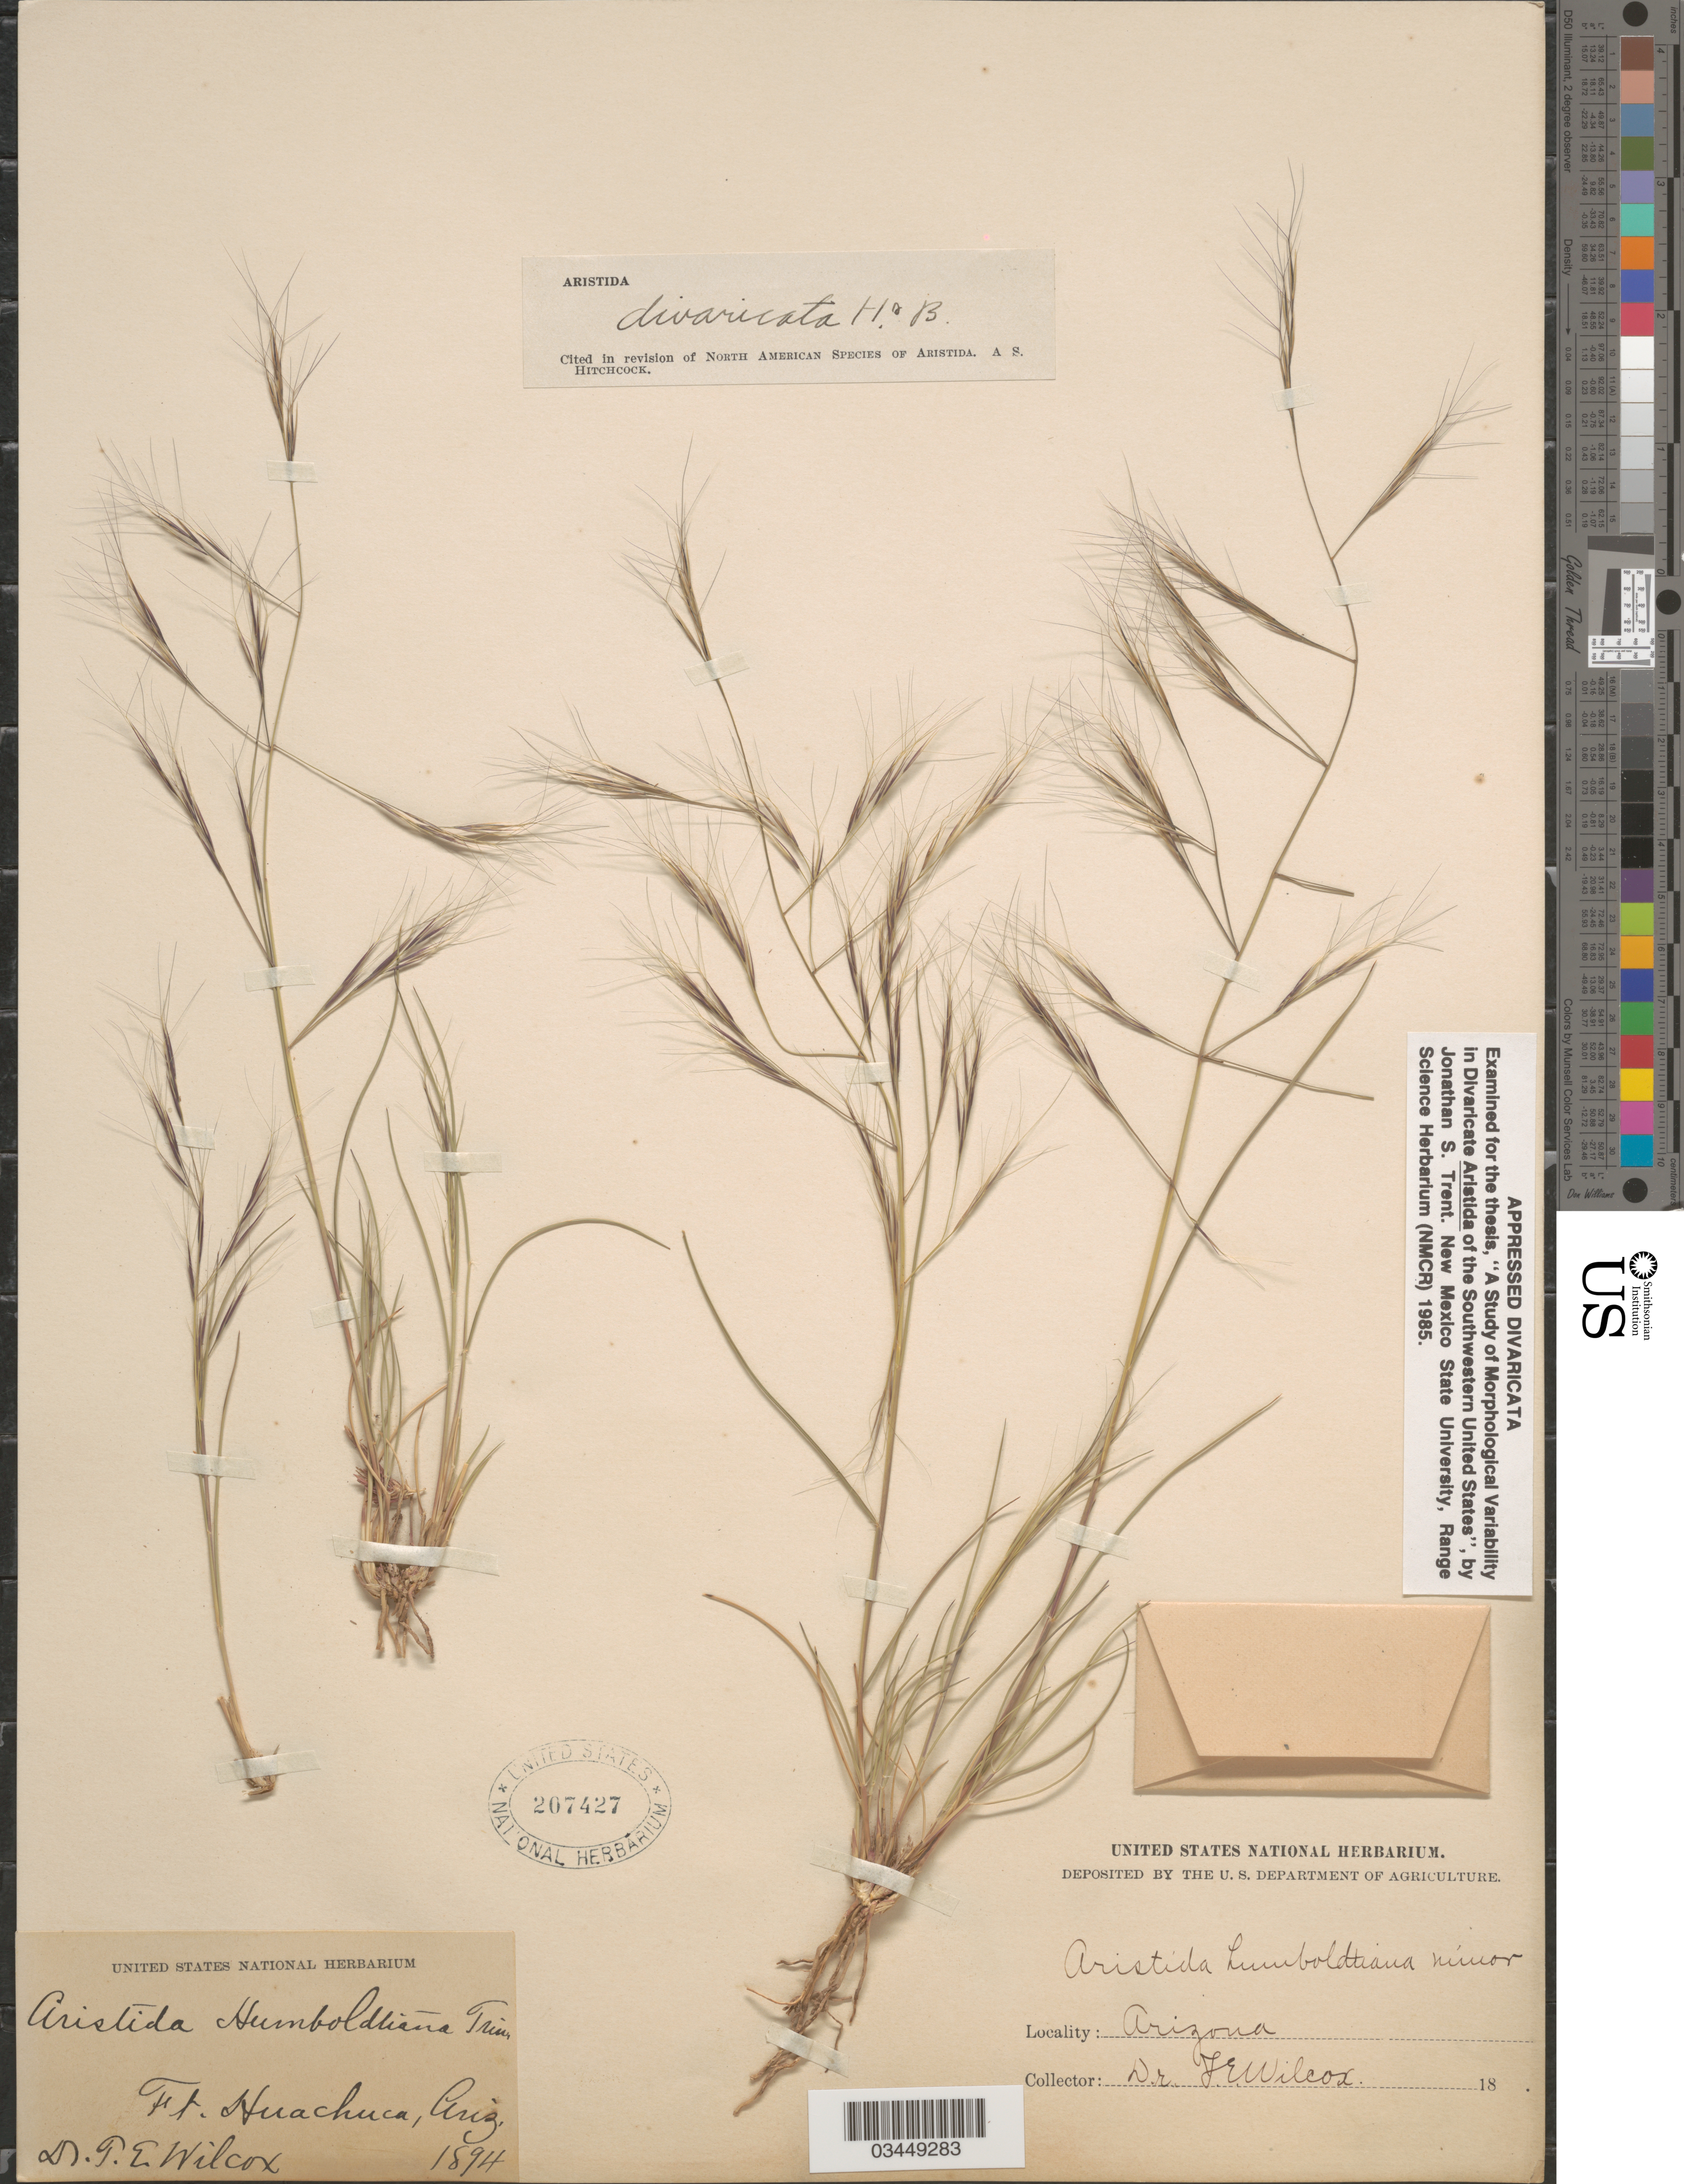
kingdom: Plantae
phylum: Tracheophyta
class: Liliopsida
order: Poales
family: Poaceae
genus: Aristida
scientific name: Aristida divaricata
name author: Humb. & Bonpl. ex Willd.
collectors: T. E. Wilcox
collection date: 1894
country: United States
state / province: Arizona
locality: Ft. Huachuca.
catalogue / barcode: US 207427